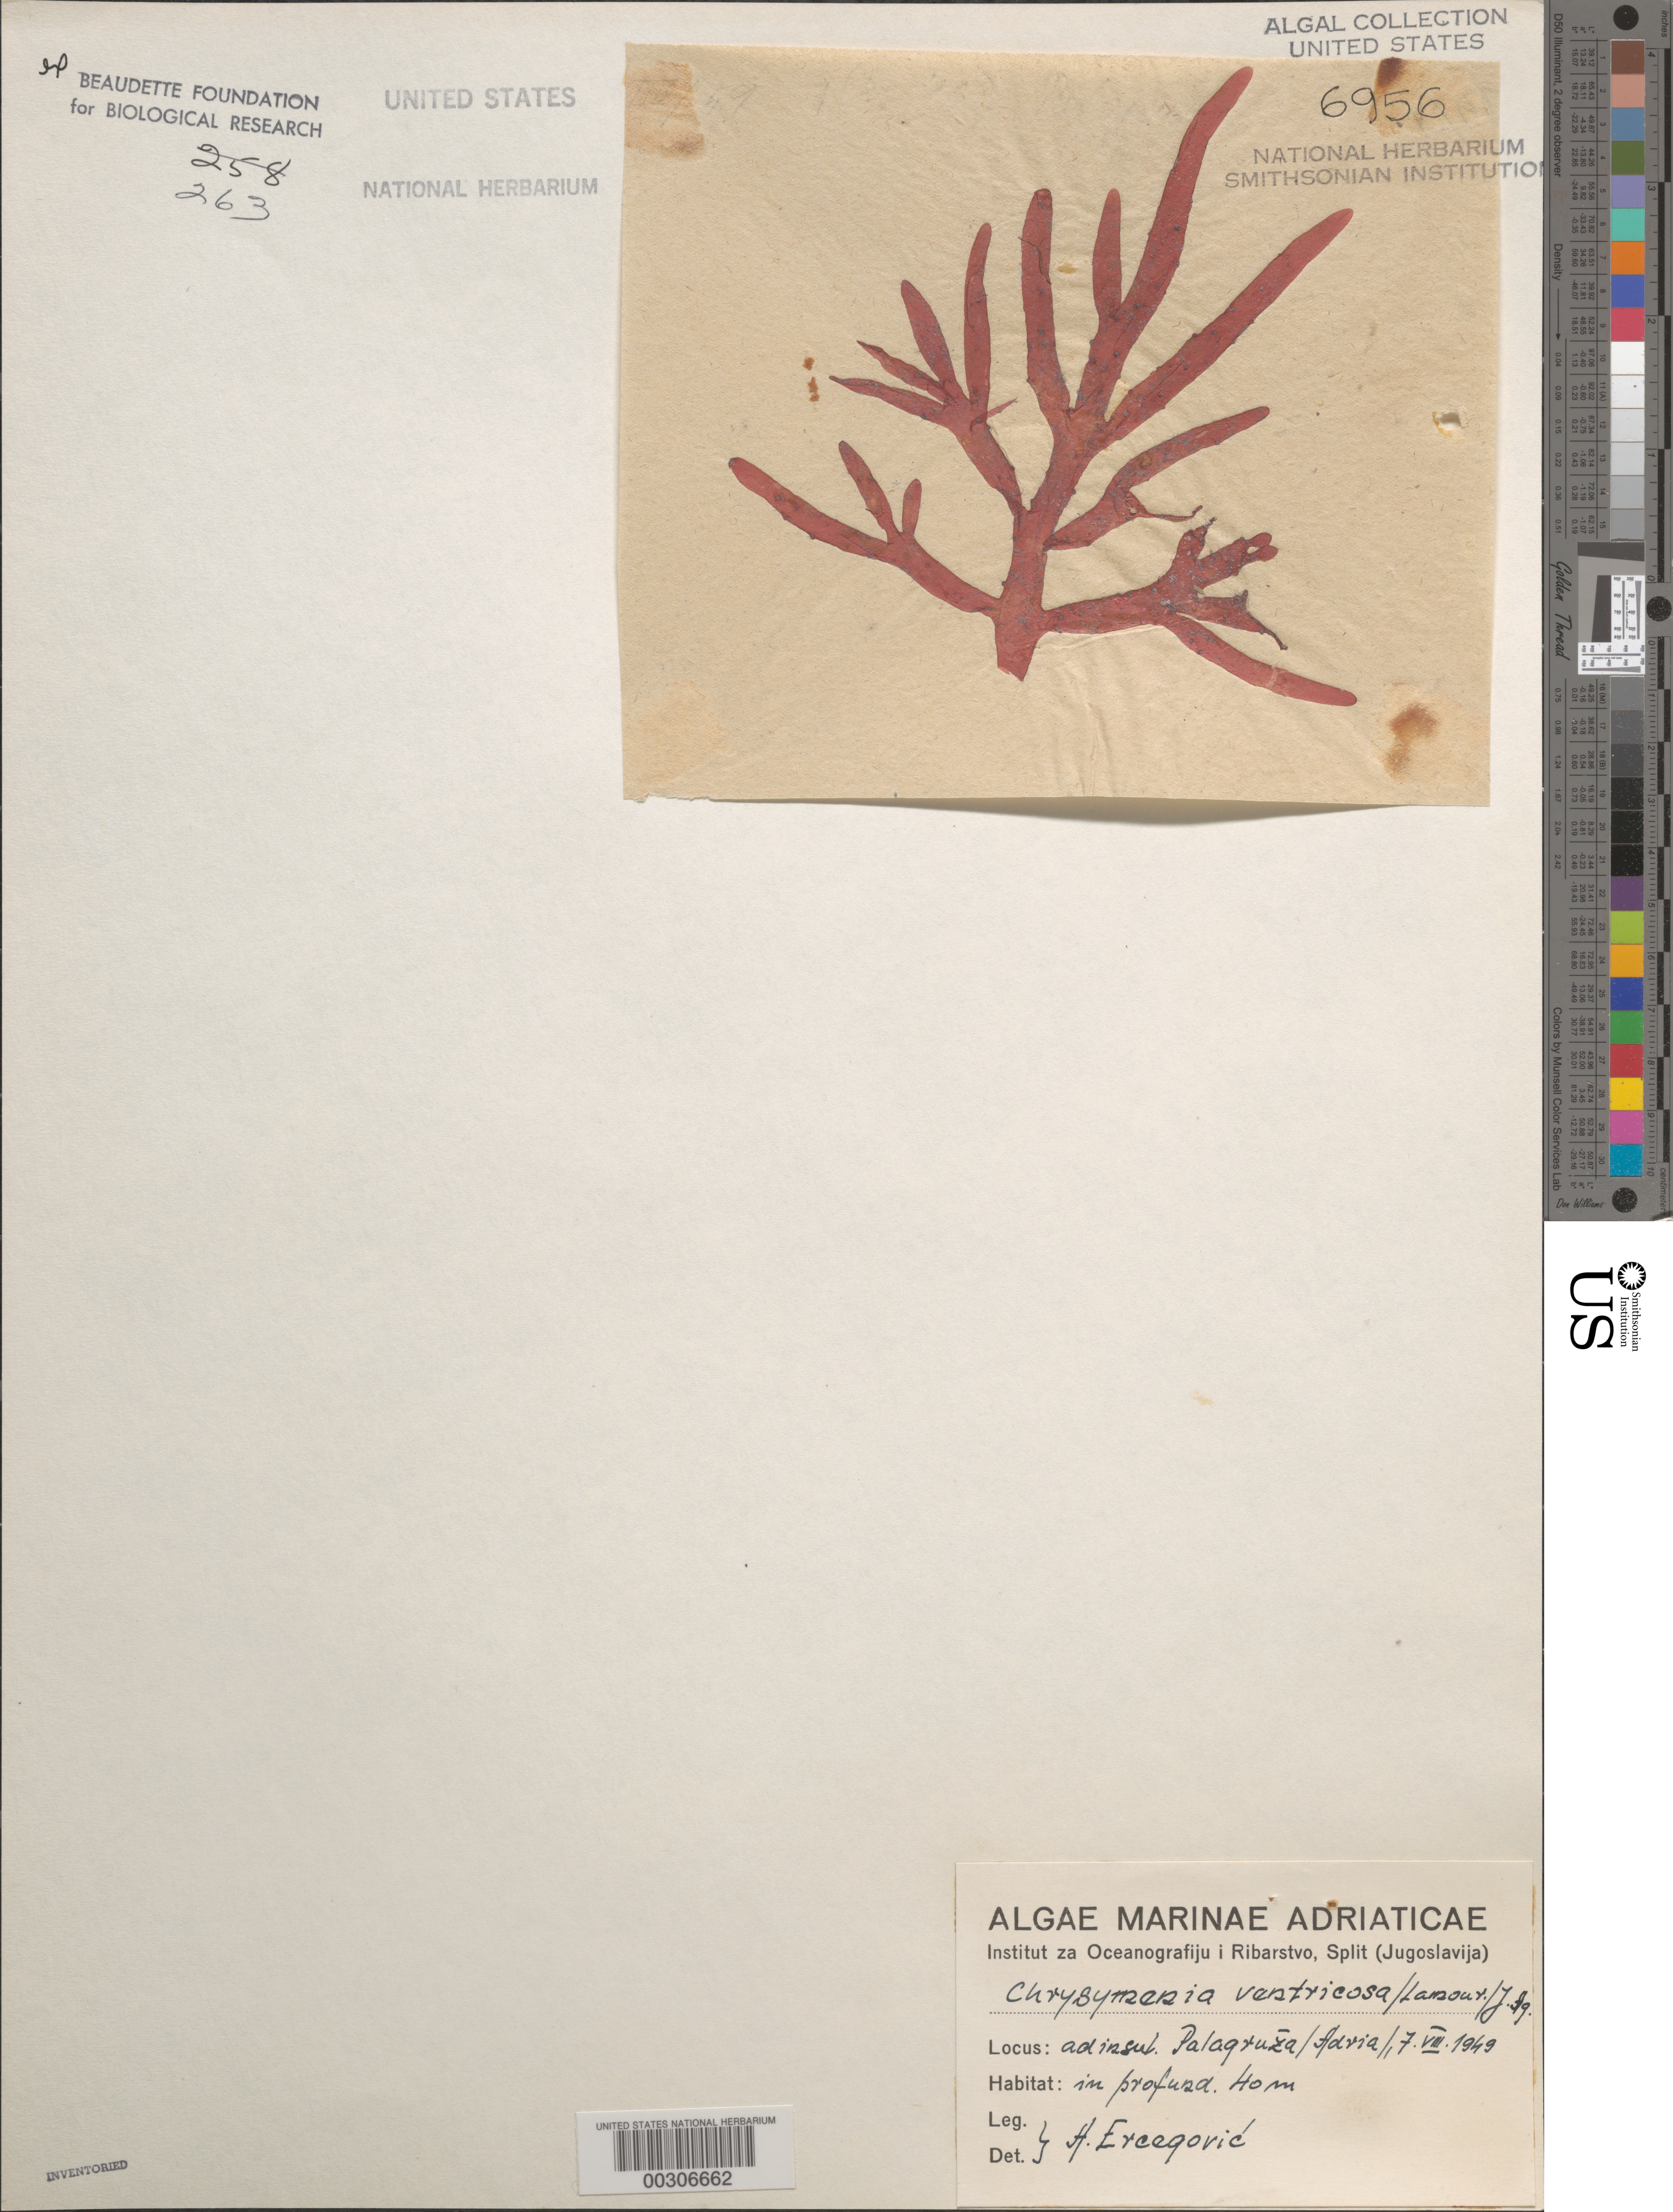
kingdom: Plantae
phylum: Rhodophyta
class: Florideophyceae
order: Rhodymeniales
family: Rhodymeniaceae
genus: Chrysymenia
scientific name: Chrysymenia ventricosa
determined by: Ercegovic, A.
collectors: A. Ercegovic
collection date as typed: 07 Aug 1949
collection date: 1949-08-07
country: Croatia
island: Palagruza Islands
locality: Adriatic Sea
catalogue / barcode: US 6956